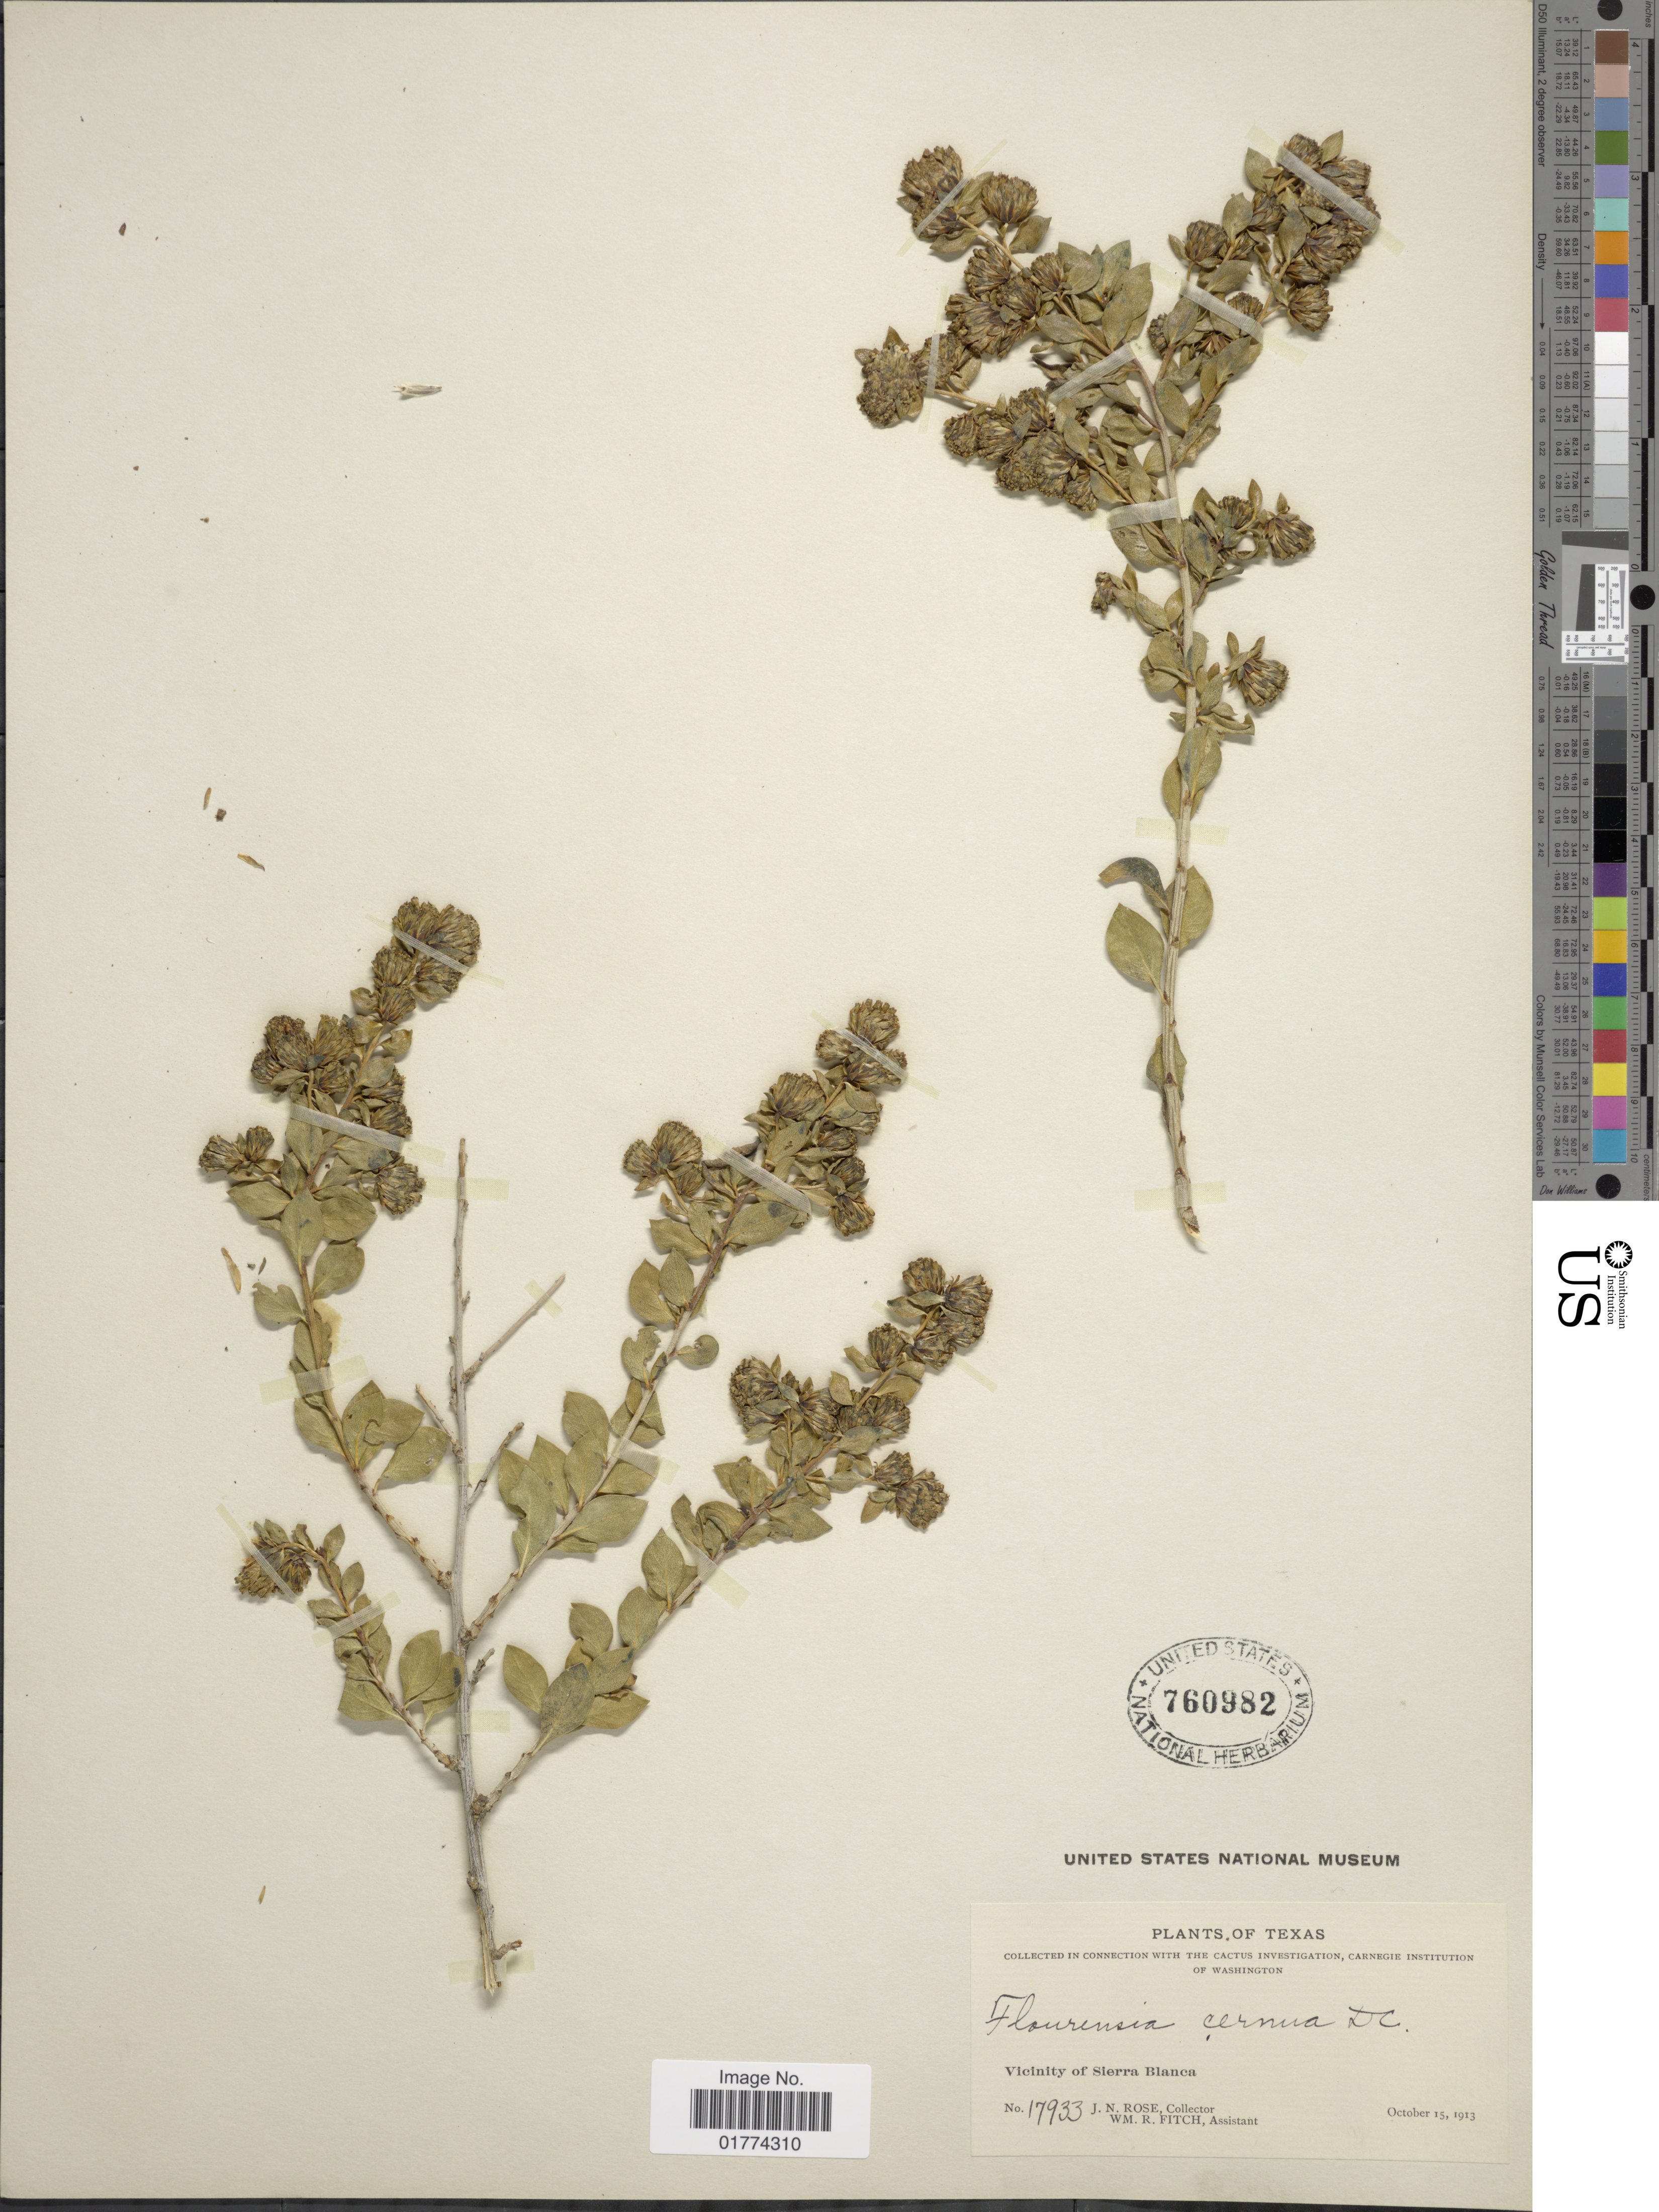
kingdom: Plantae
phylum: Tracheophyta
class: Magnoliopsida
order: Asterales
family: Asteraceae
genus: Flourensia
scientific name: Flourensia cernua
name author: DC.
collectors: J. N. Rose & W. R. Fitch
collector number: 17933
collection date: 1913-10-15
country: United States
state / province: Texas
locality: Vicinity of Sierra Blanca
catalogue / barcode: US 760982